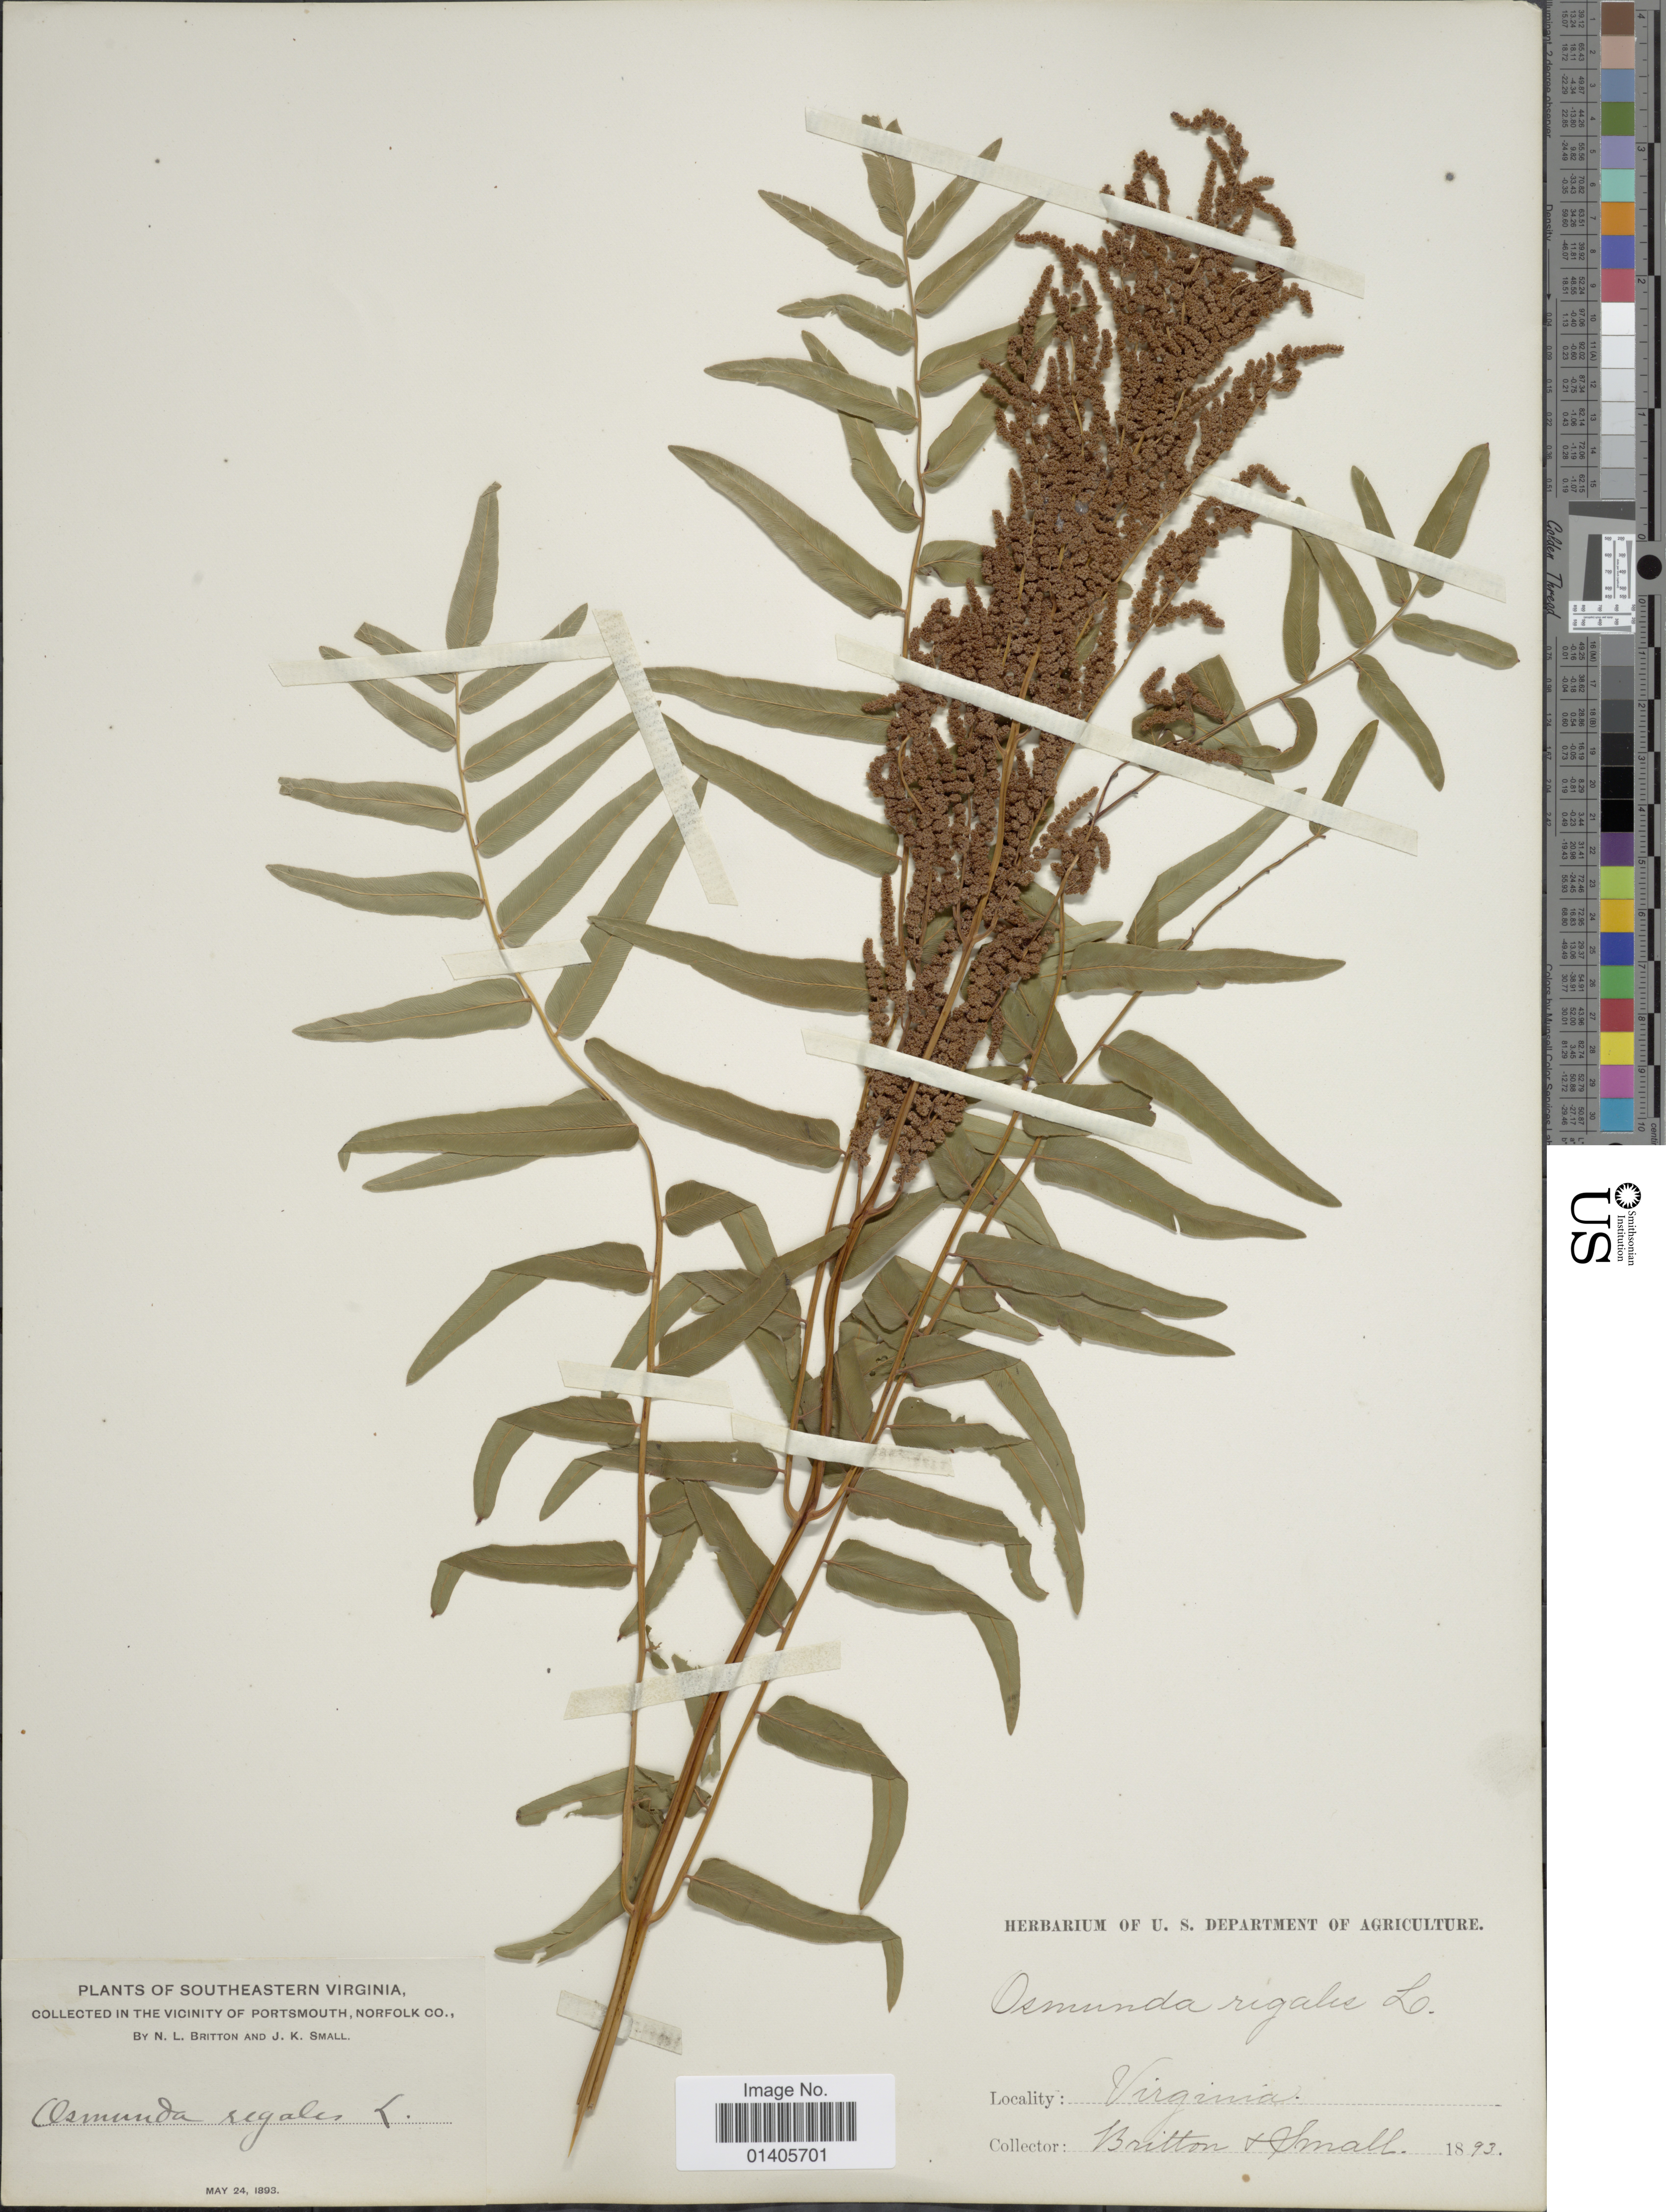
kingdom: Plantae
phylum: Tracheophyta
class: Polypodiopsida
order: Osmundales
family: Osmundaceae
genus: Osmunda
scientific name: Osmunda regalis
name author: L.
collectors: N. Britton & J. K. Small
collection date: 1893-05-24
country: United States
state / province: Virginia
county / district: City of Portsmouth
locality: Southeastern Virginia, in the vicinity of Portsmouth.